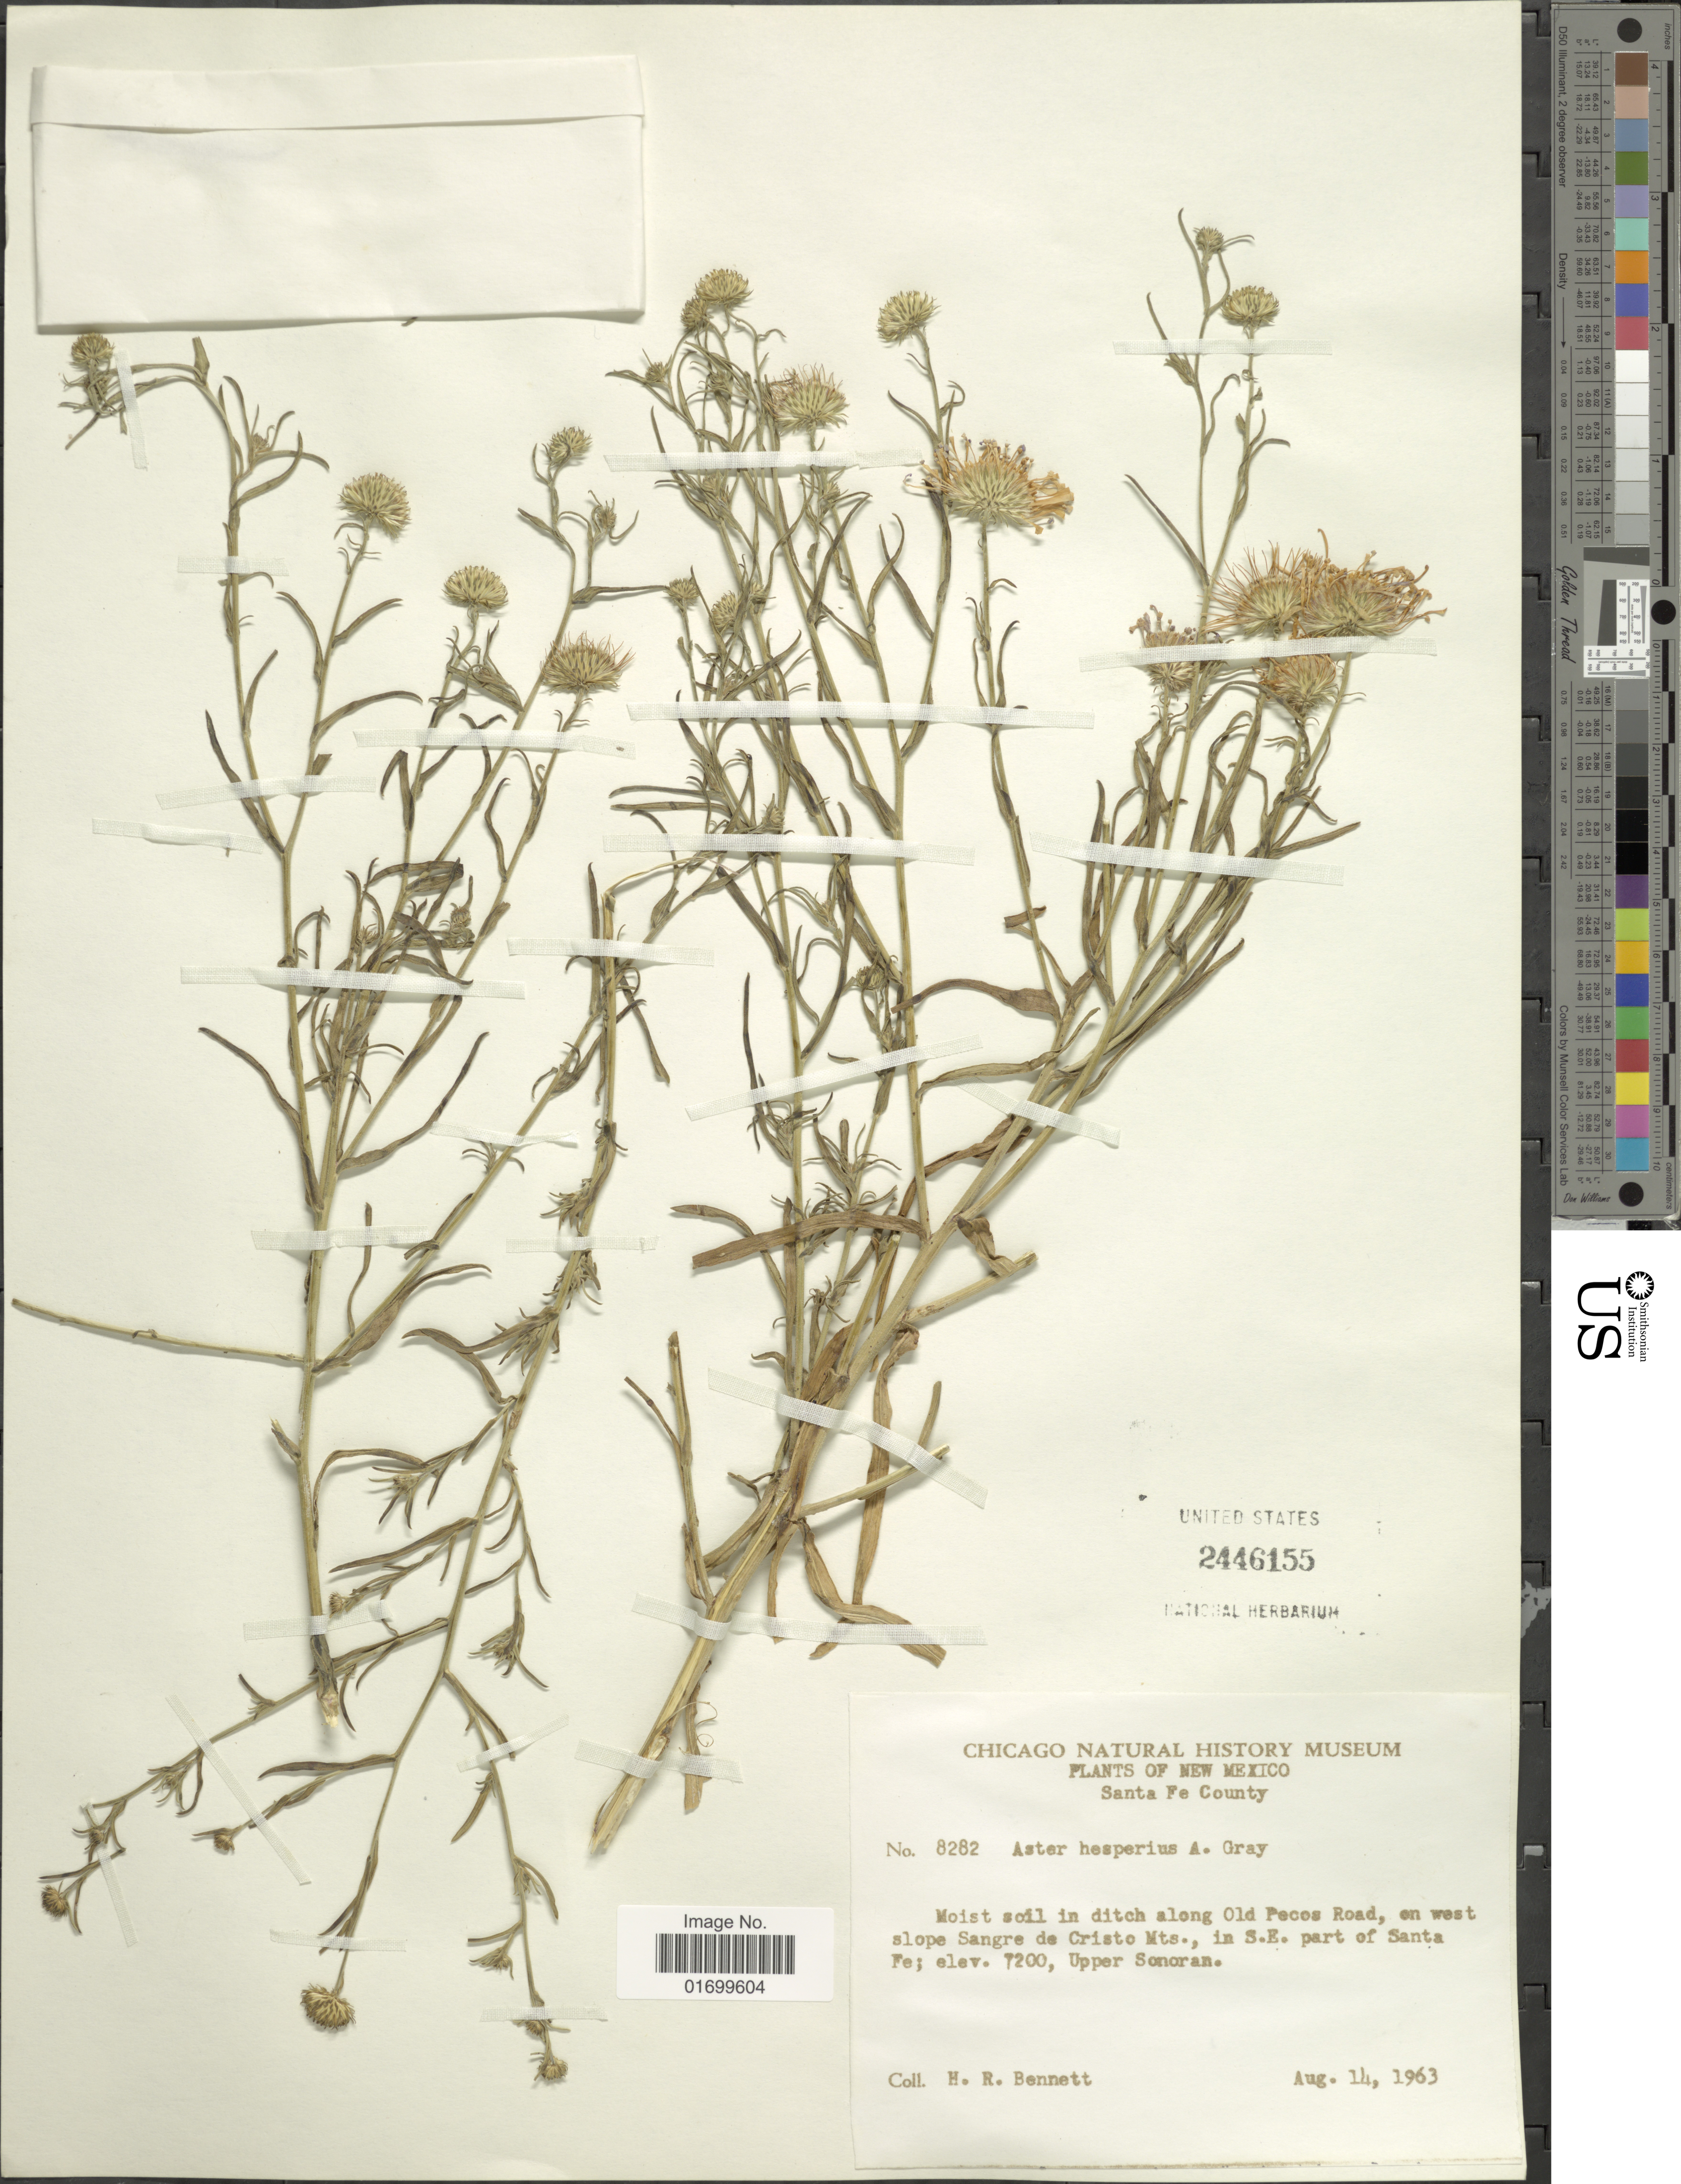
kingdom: Plantae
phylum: Tracheophyta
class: Magnoliopsida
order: Asterales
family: Asteraceae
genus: Symphyotrichum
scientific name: Symphyotrichum hesperium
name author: (A. Gray) Á. Löve & D. Löve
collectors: H. R. Bennett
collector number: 8282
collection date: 1963-08-14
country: United States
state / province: New Mexico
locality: Santa Fe County, moist soil in ditch along Old Pecos Road, on west slope Sangre de Gristo Mts., in S.E. part of Santa Fe, upper Sonoran.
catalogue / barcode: US 2446155